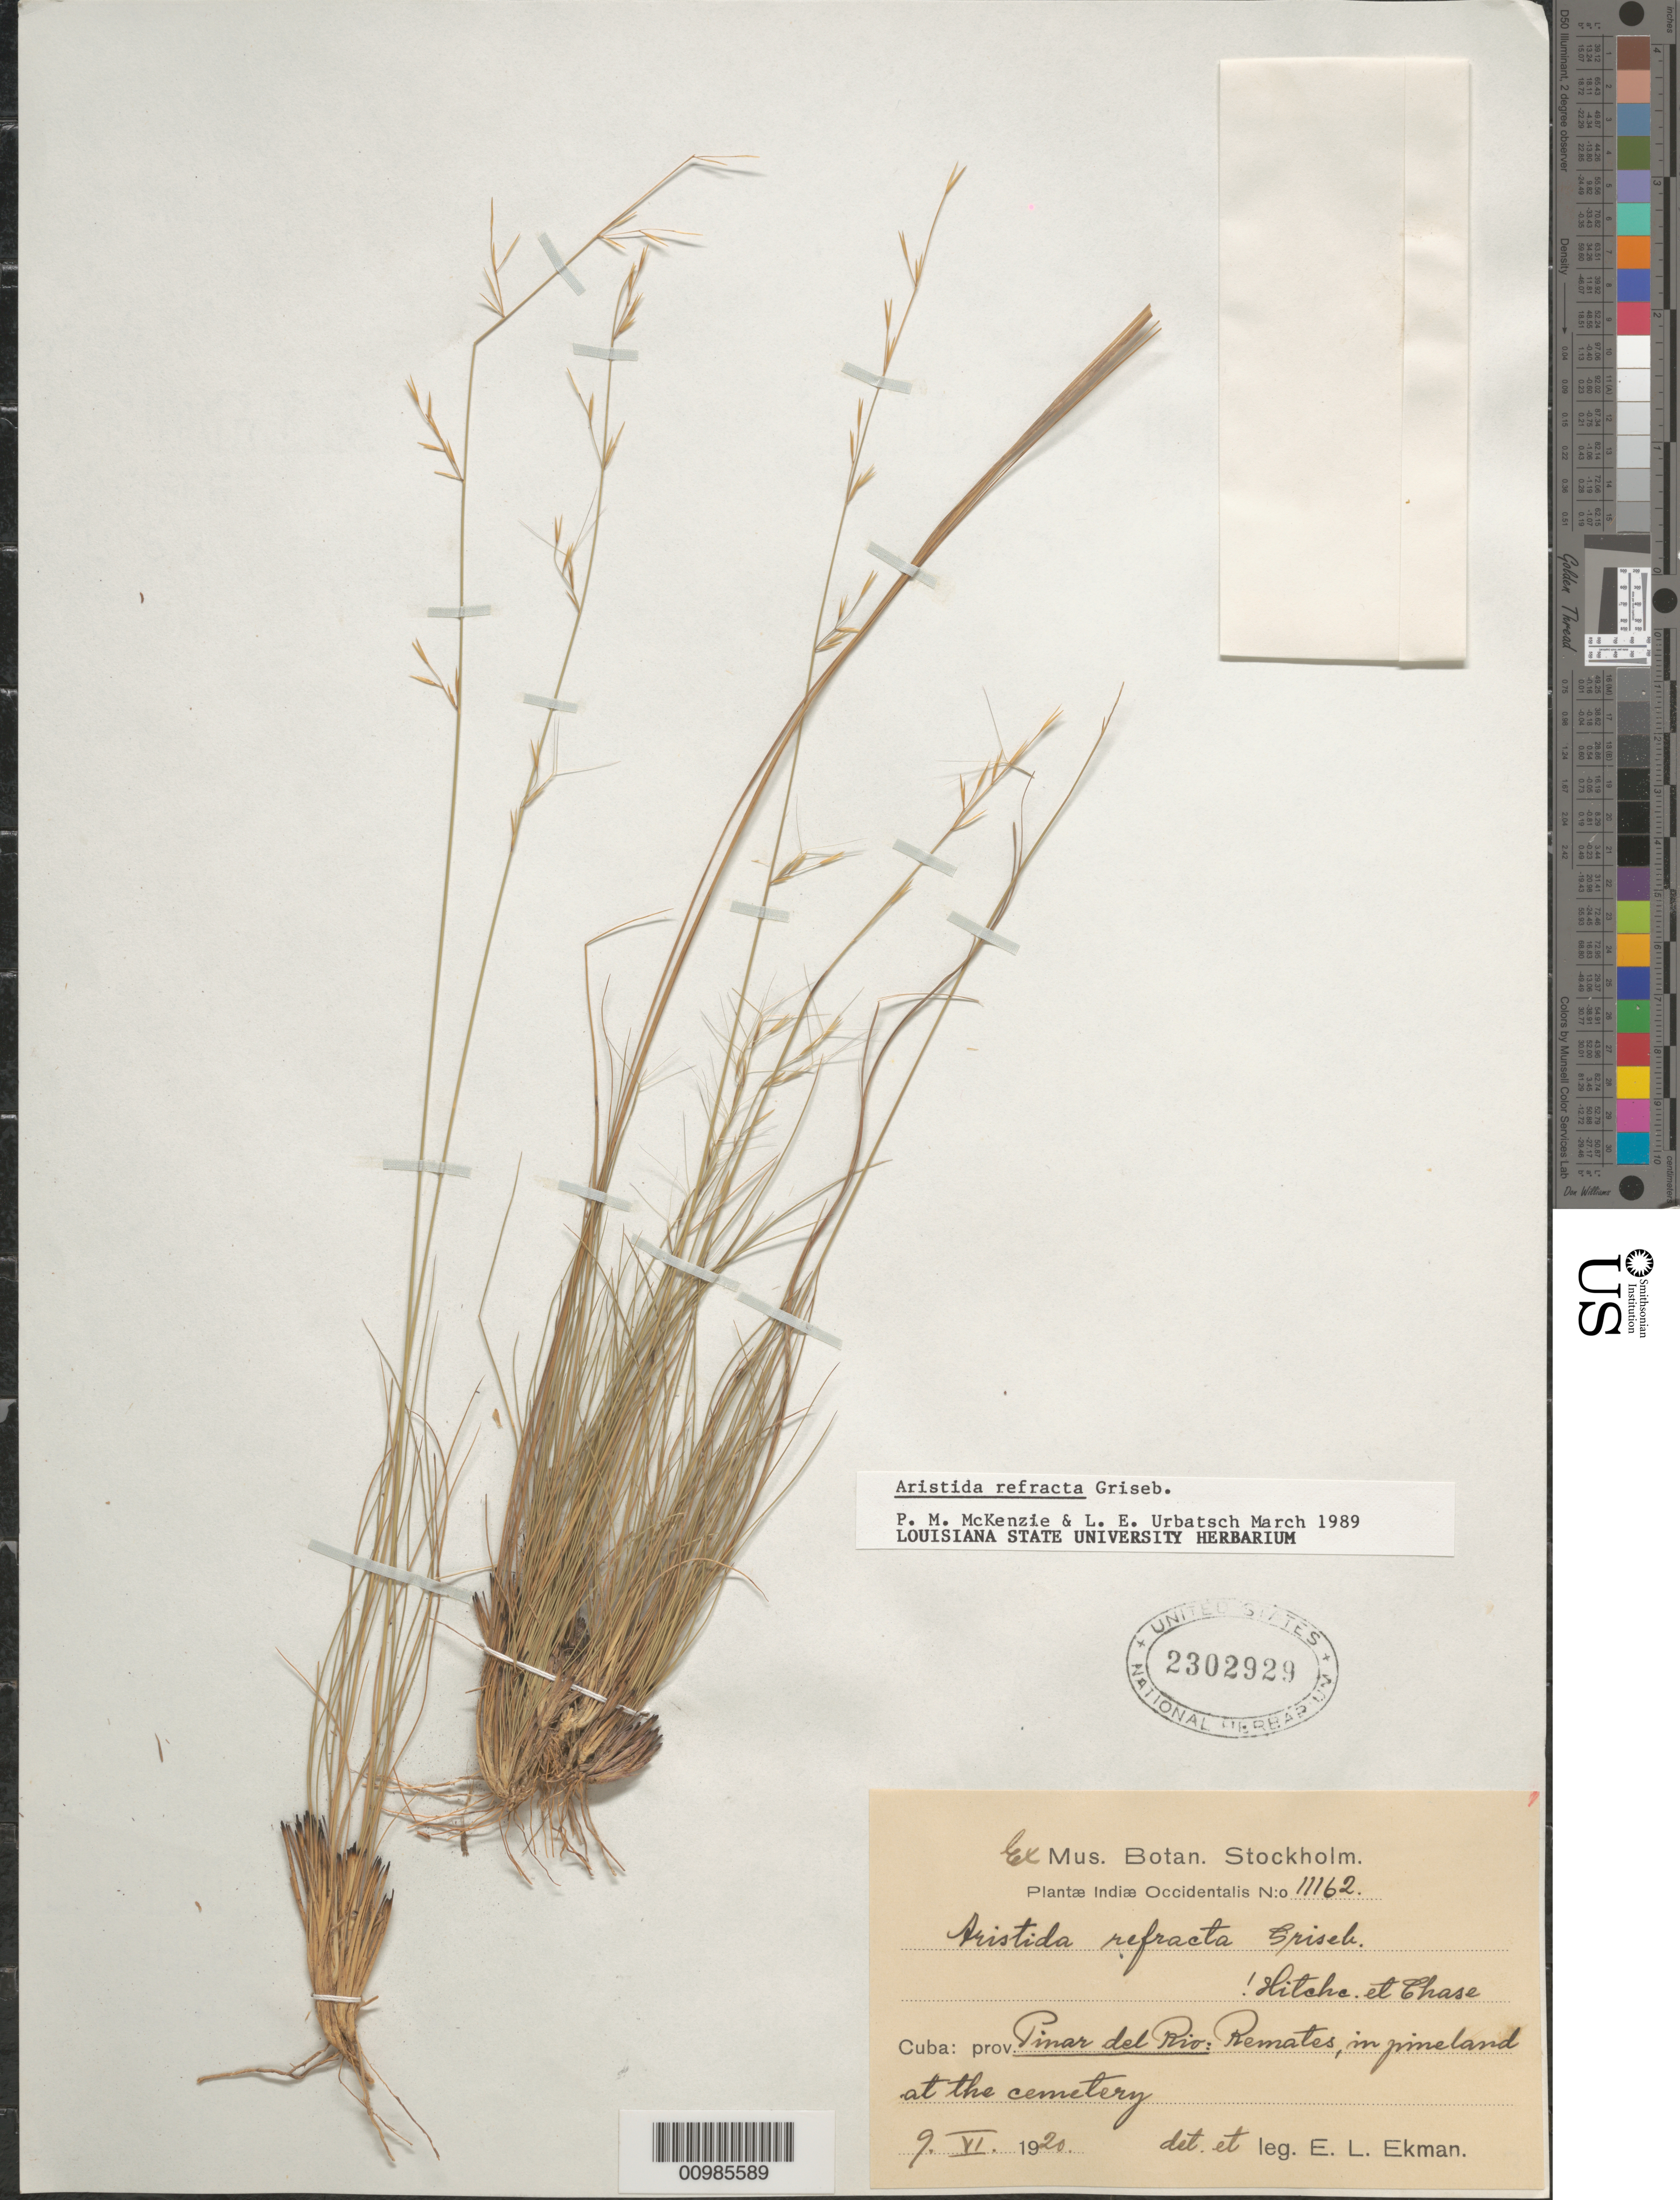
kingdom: Plantae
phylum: Tracheophyta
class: Liliopsida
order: Poales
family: Poaceae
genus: Aristida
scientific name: Aristida refracta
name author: Griseb.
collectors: E. L. Ekman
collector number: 11162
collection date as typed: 09 Jun 1920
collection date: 1920-06-09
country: Cuba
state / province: Pinar del Rio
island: Cuba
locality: Remates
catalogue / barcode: US 2302929